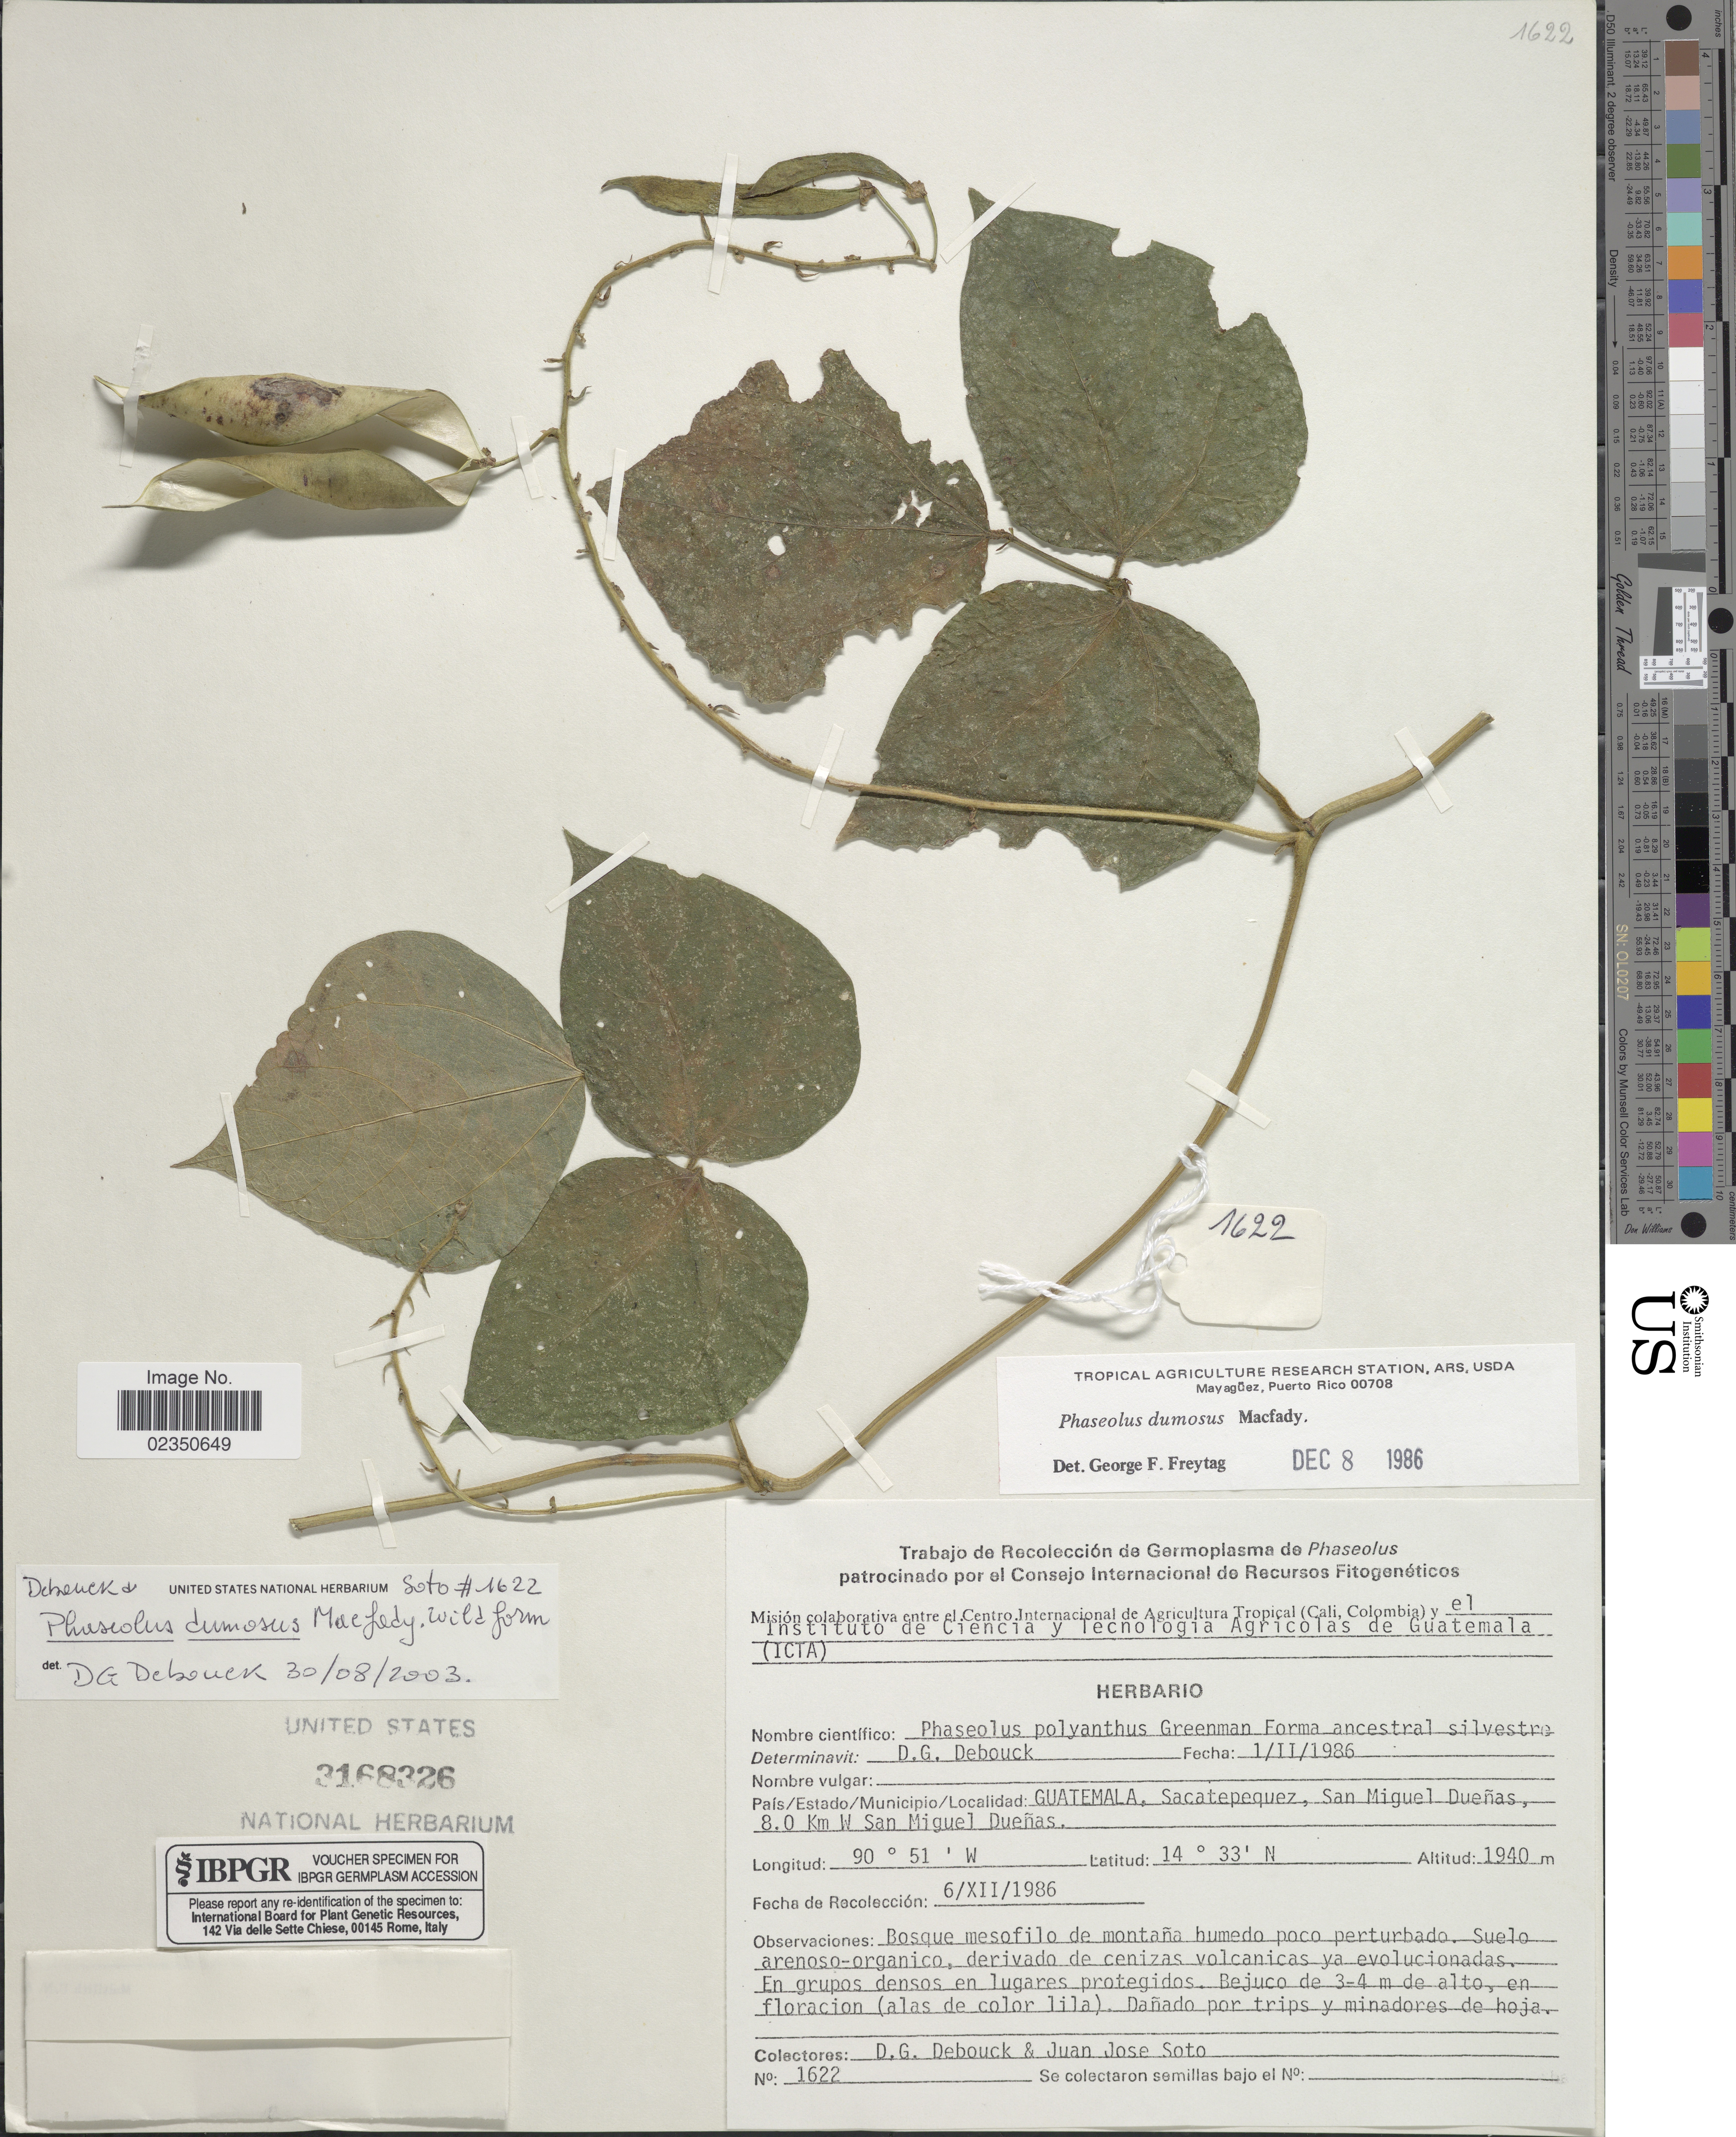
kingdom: Plantae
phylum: Tracheophyta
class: Magnoliopsida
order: Fabales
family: Fabaceae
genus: Phaseolus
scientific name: Phaseolus dumosus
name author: Macfad.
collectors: D. Debouck & J. Soto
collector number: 1622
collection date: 1986-12-06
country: Guatemala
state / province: Sacatepéquez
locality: San Miguel Duenas, 8.0 Km W San Miguel Duenas.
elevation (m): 1940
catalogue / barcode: US 3168326